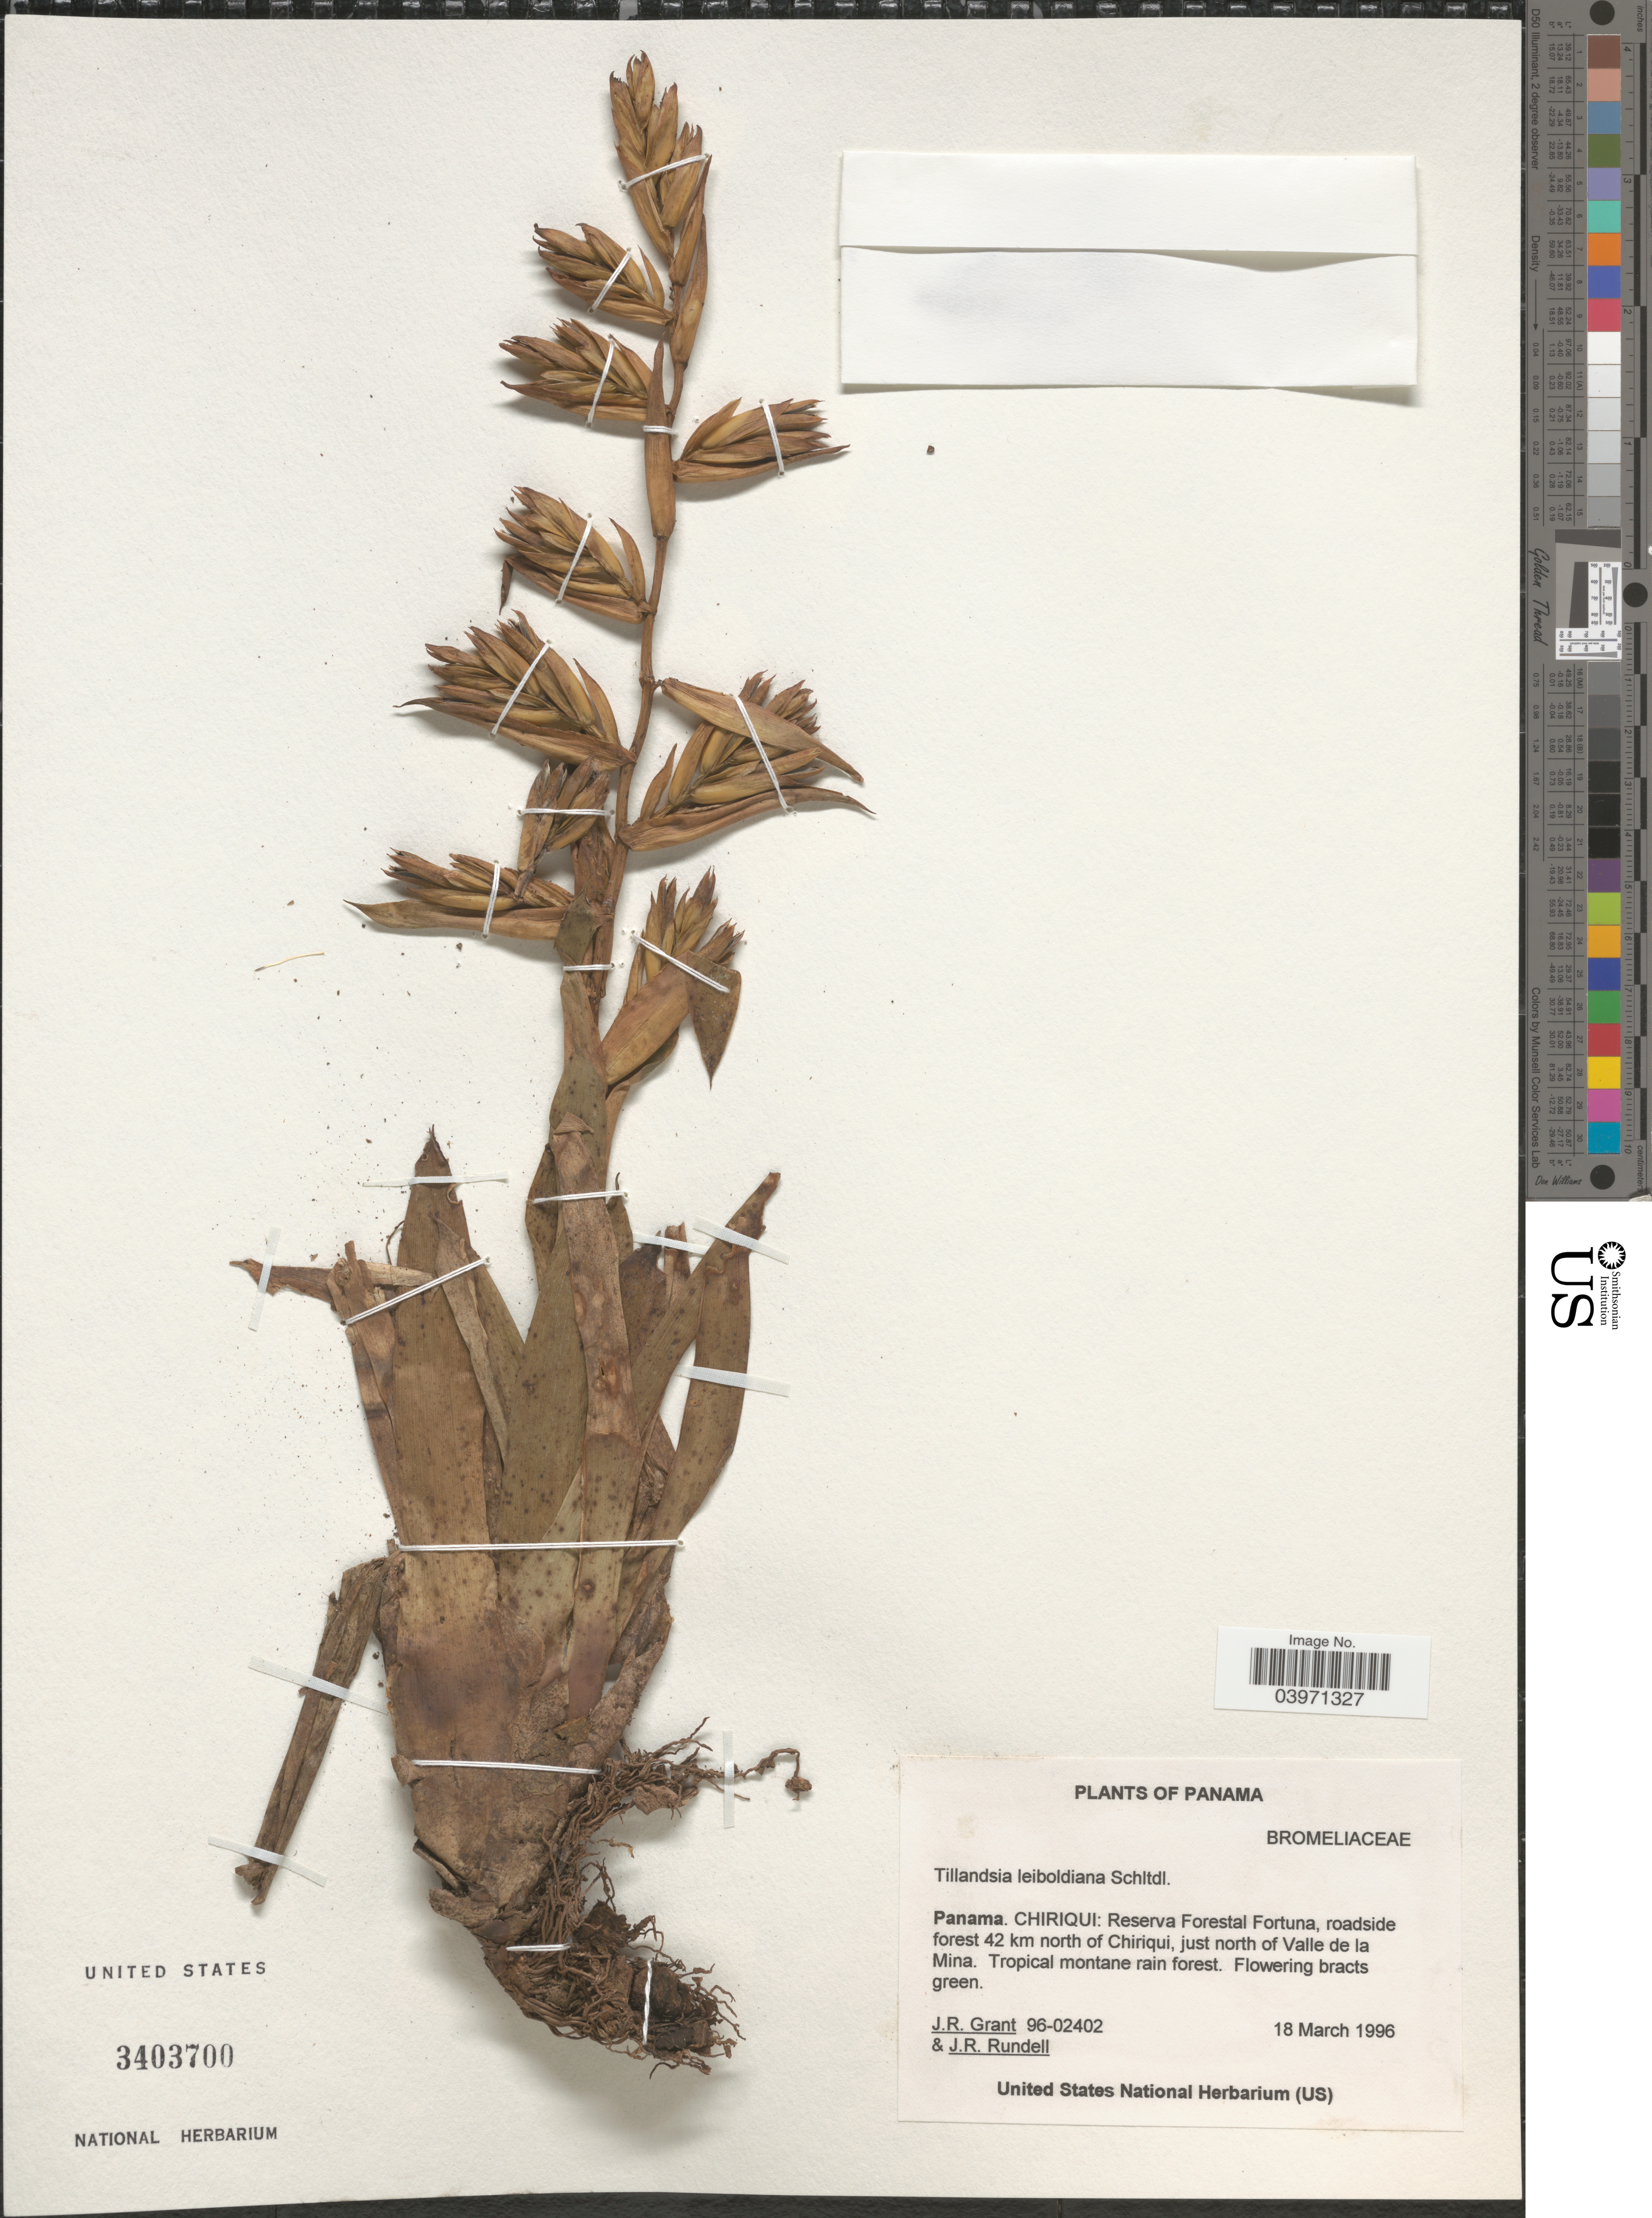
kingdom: Plantae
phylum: Tracheophyta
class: Liliopsida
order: Poales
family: Bromeliaceae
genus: Tillandsia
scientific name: Tillandsia leiboldiana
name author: Schltdl.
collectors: J. Grant & J. R. Rundell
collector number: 96-02402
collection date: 1996-03-18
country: Panama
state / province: Chiriqui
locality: Reserva Forestal Fortuna, roadside forest 42 km north of Chiriqui, just north of Valle de la Mina.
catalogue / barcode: US 3403700